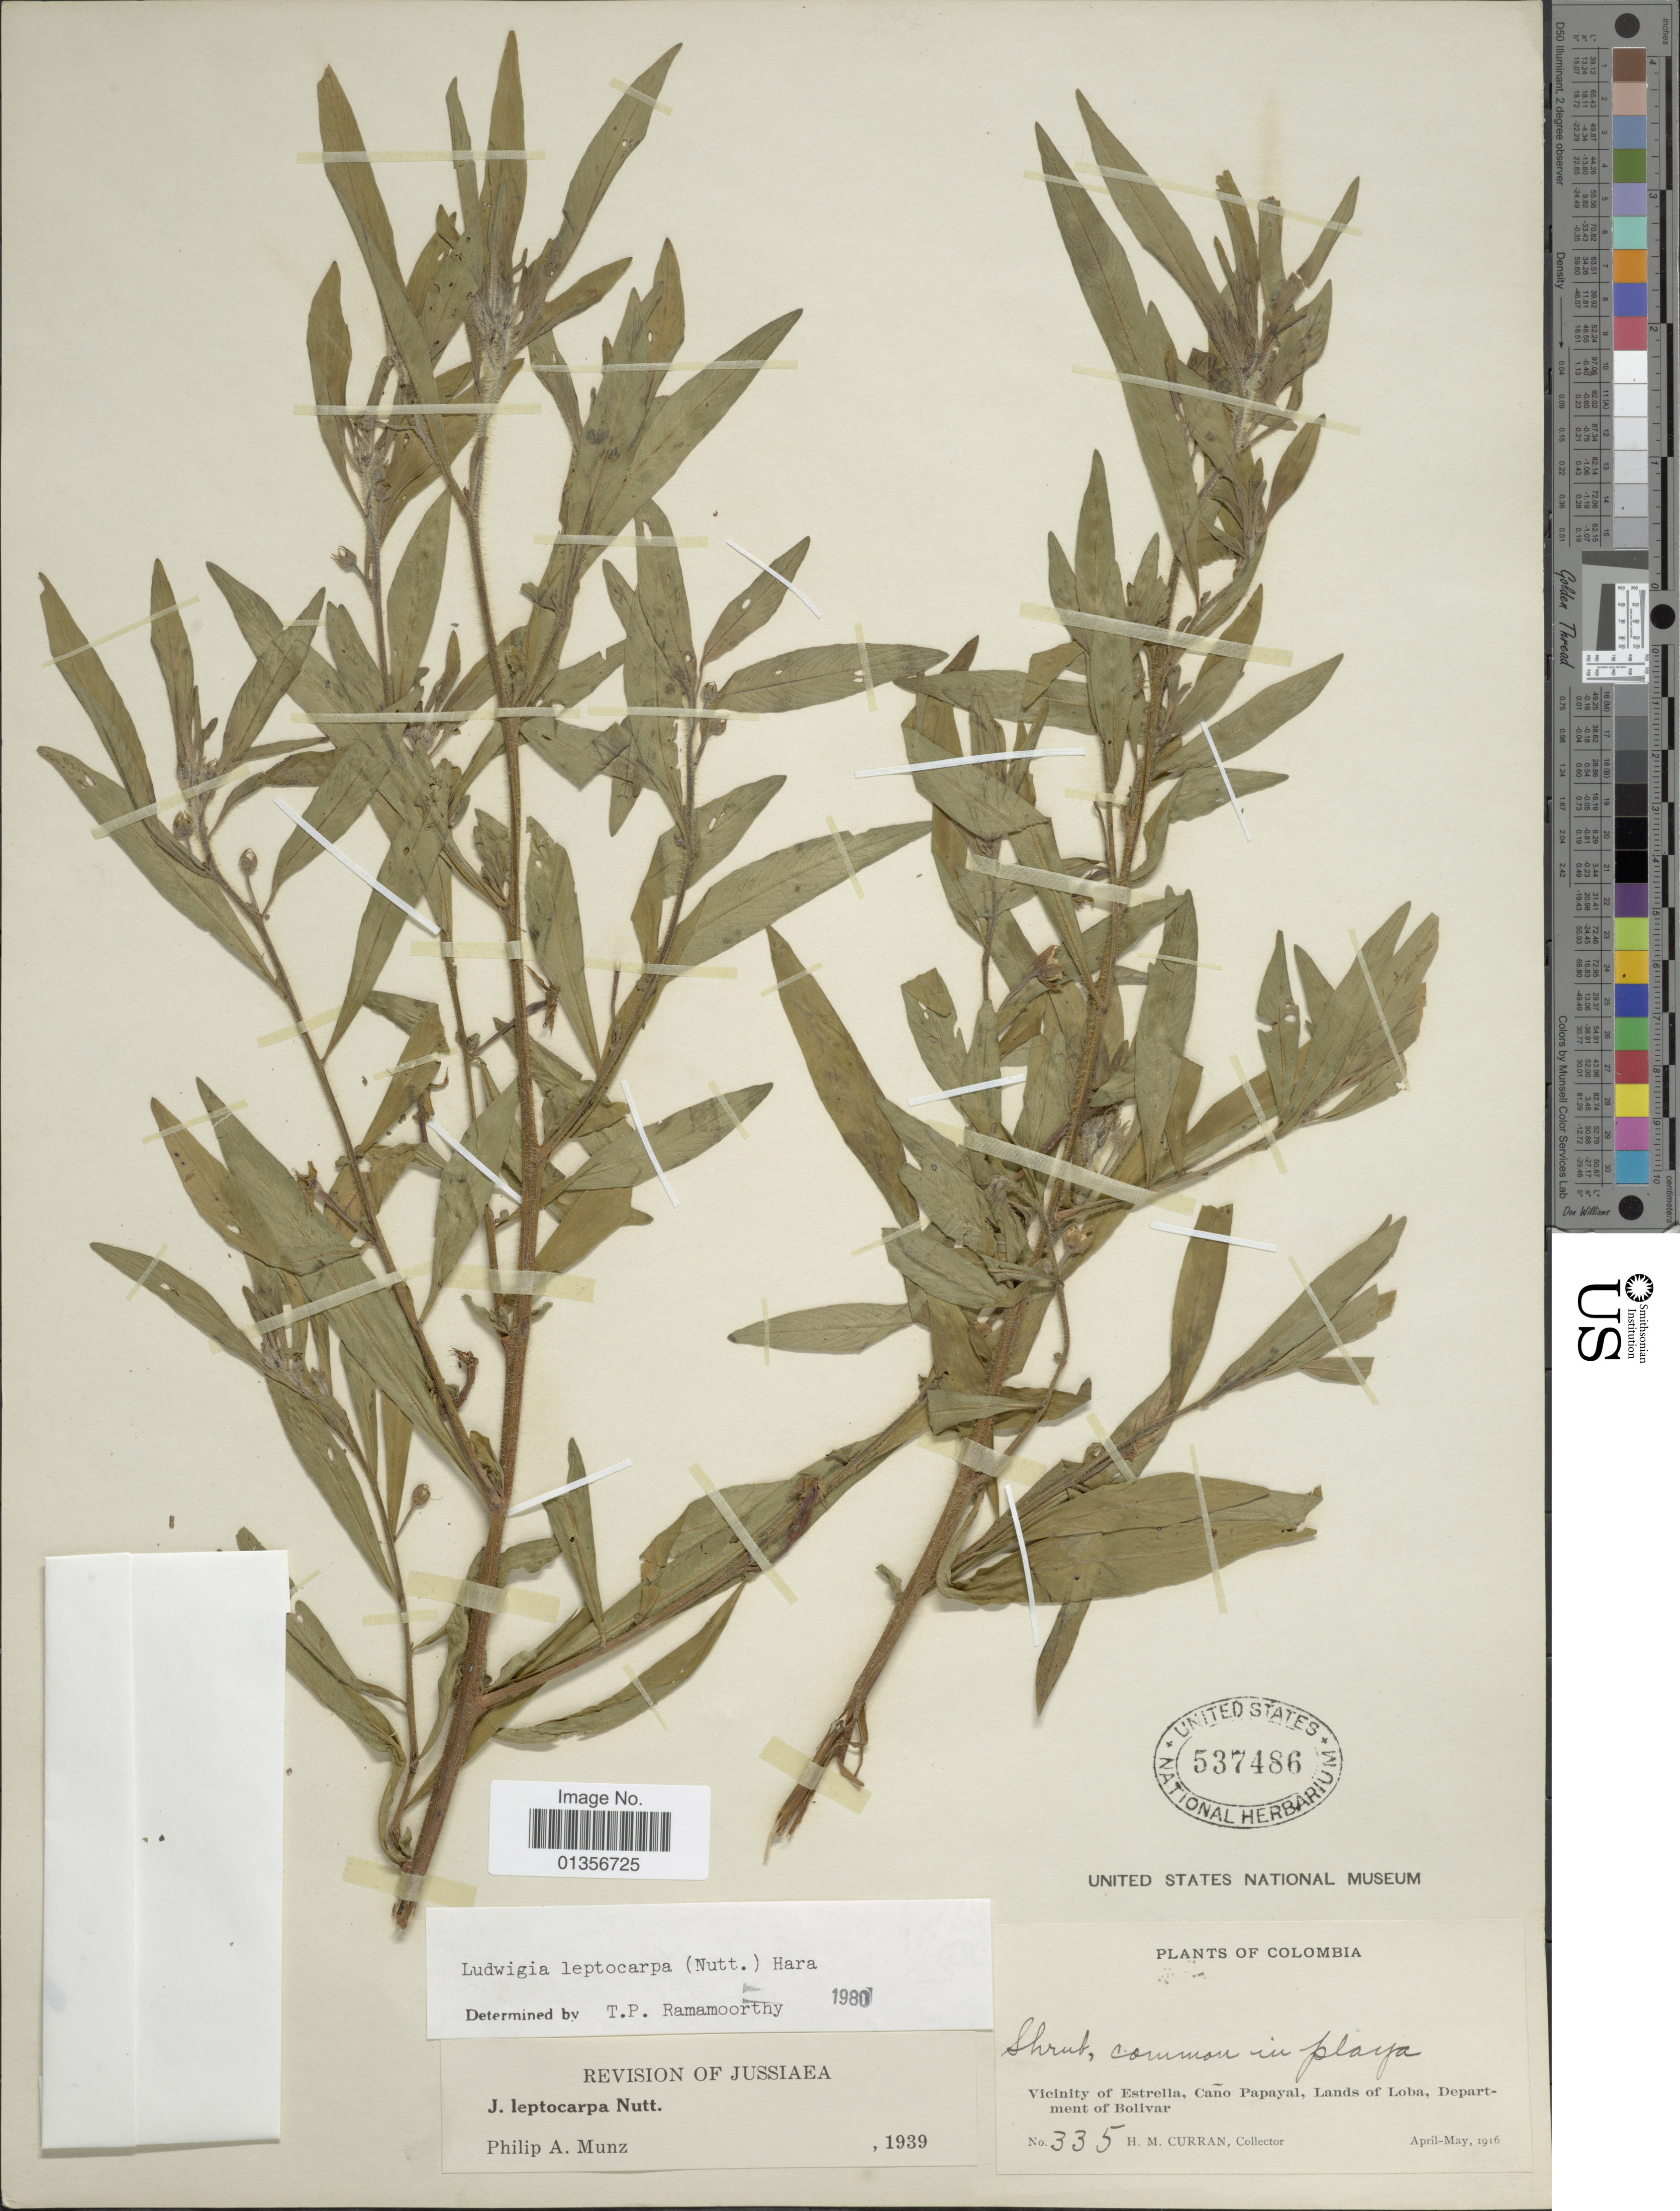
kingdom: Plantae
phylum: Tracheophyta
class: Magnoliopsida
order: Myrtales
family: Onagraceae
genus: Ludwigia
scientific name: Ludwigia leptocarpa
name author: (Nutt.) H. Hara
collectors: H. M. Curran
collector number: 335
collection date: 1916-04/1916-05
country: Colombia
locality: Vicinity Estrella, Caño Papayal, Lands of Loba, Department of Bolivar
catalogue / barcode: US 537486